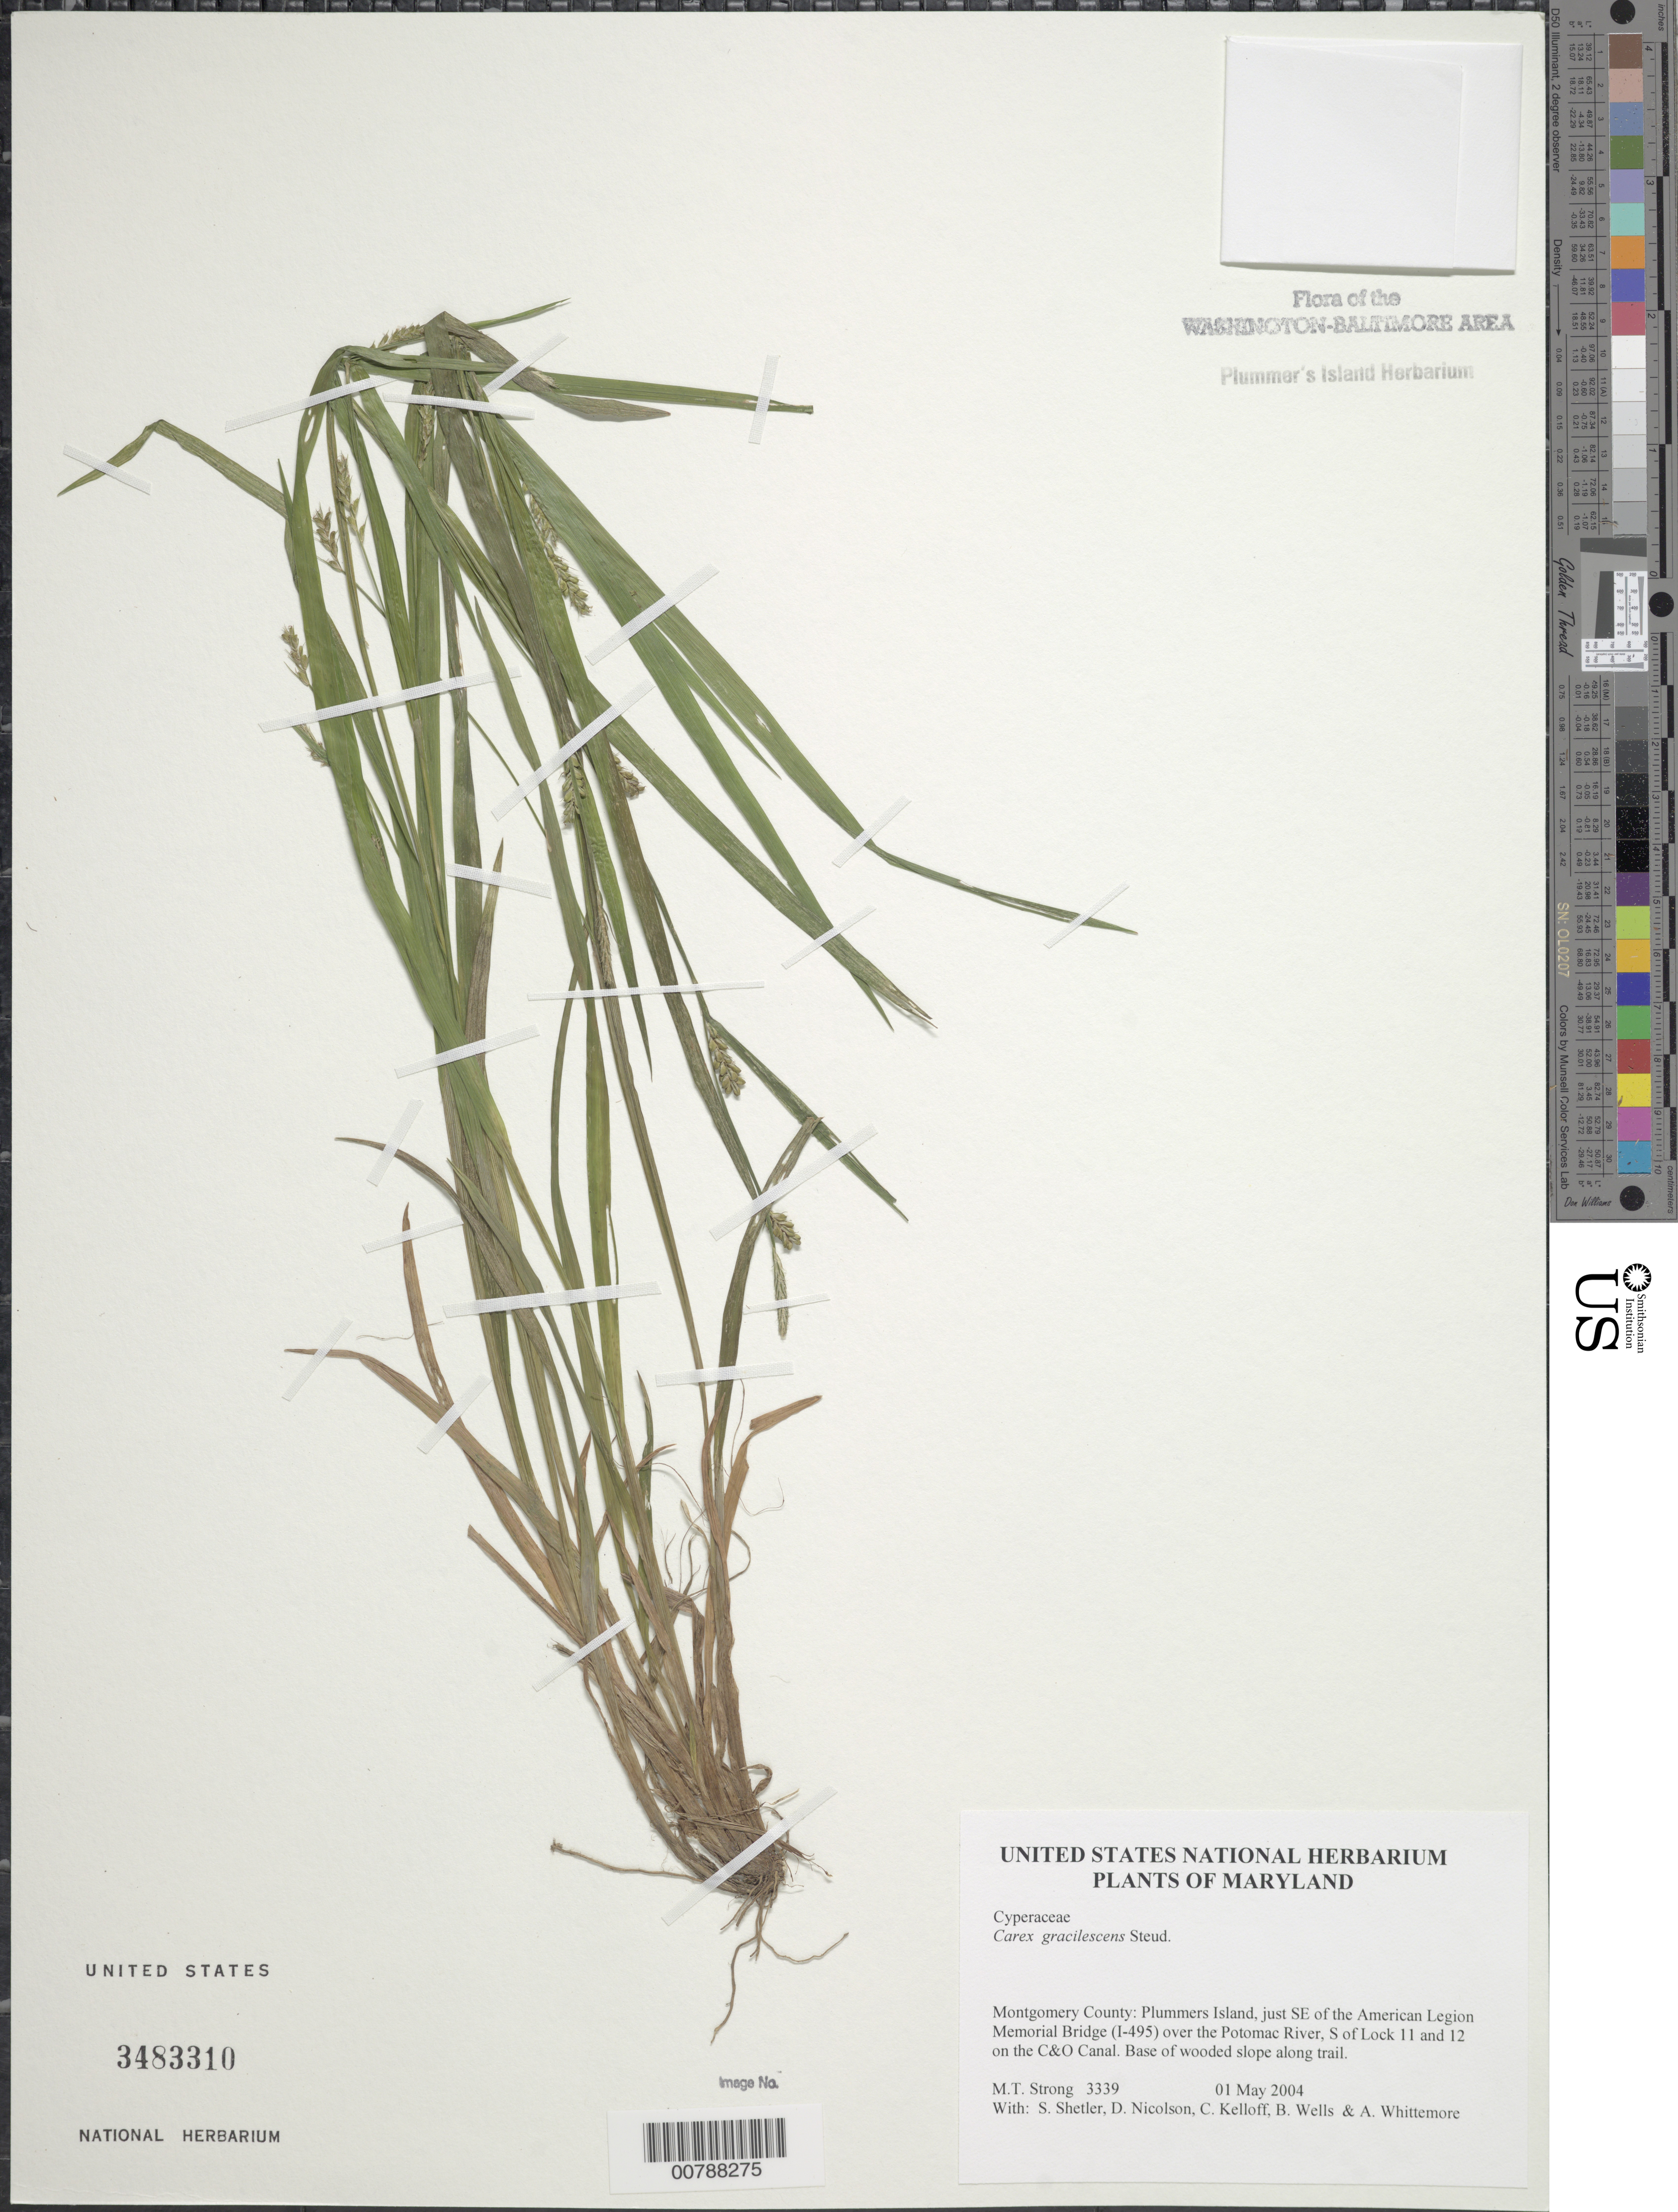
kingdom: Plantae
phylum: Tracheophyta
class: Liliopsida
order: Poales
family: Cyperaceae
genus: Carex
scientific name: Carex gracilescens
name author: Steud.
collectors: M. T. Strong, S. Shetler, D. H. Nicolson, C. L. Kelloff, B. Wells & A. Whittemore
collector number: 3339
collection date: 2004-05-01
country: United States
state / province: Maryland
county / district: Montgomery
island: Plummers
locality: Plummers Island, just SE of the American Legion Memorial Bridge (I-495) over the Potomac River, S of Lock 11 and 12 on the C&O Canal.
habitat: Base of wooded slope along trail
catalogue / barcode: US 3483310